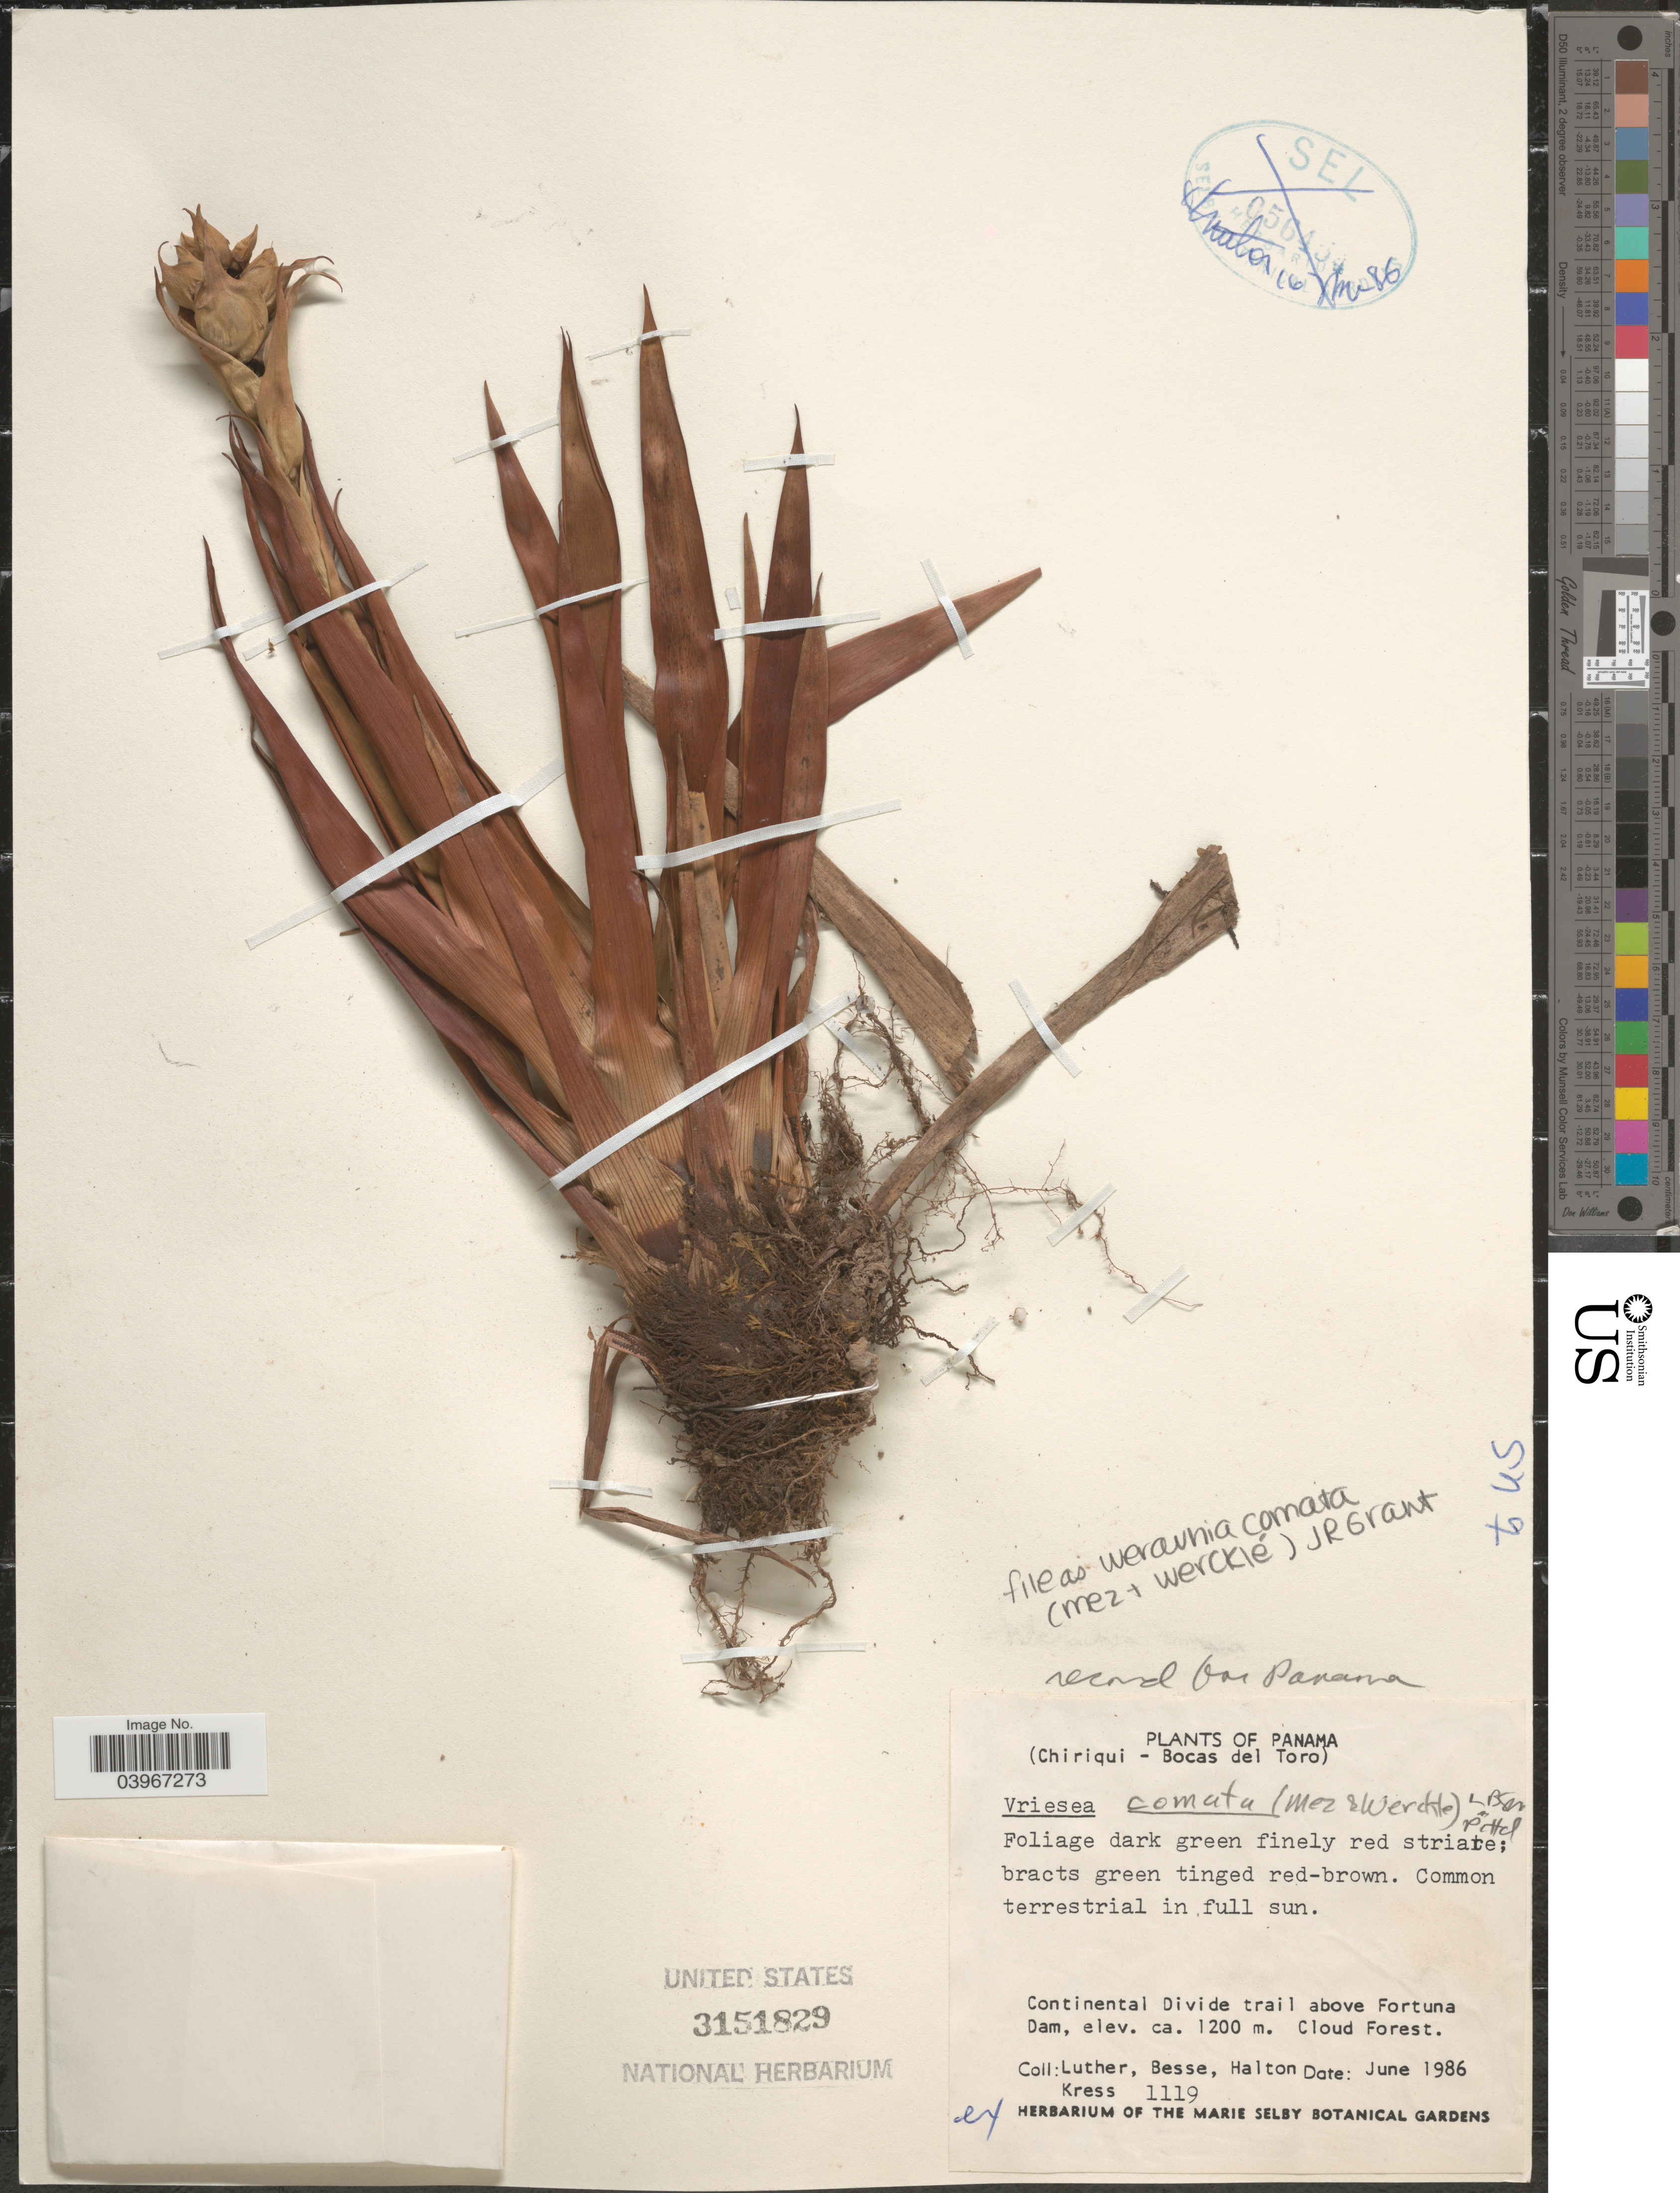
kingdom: Plantae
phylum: Tracheophyta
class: Liliopsida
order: Poales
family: Bromeliaceae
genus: Werauhia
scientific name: Werauhia comata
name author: (Mez & Wercklé) J.R. Grant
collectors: -- Luther, -. Besse, -. Halton & -- Kress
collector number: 1119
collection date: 1986-06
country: Panama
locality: Chiriqui - Bocas del Toro. Continental Divide trail above Fortuna Dam.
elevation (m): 1200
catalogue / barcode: US 3151829